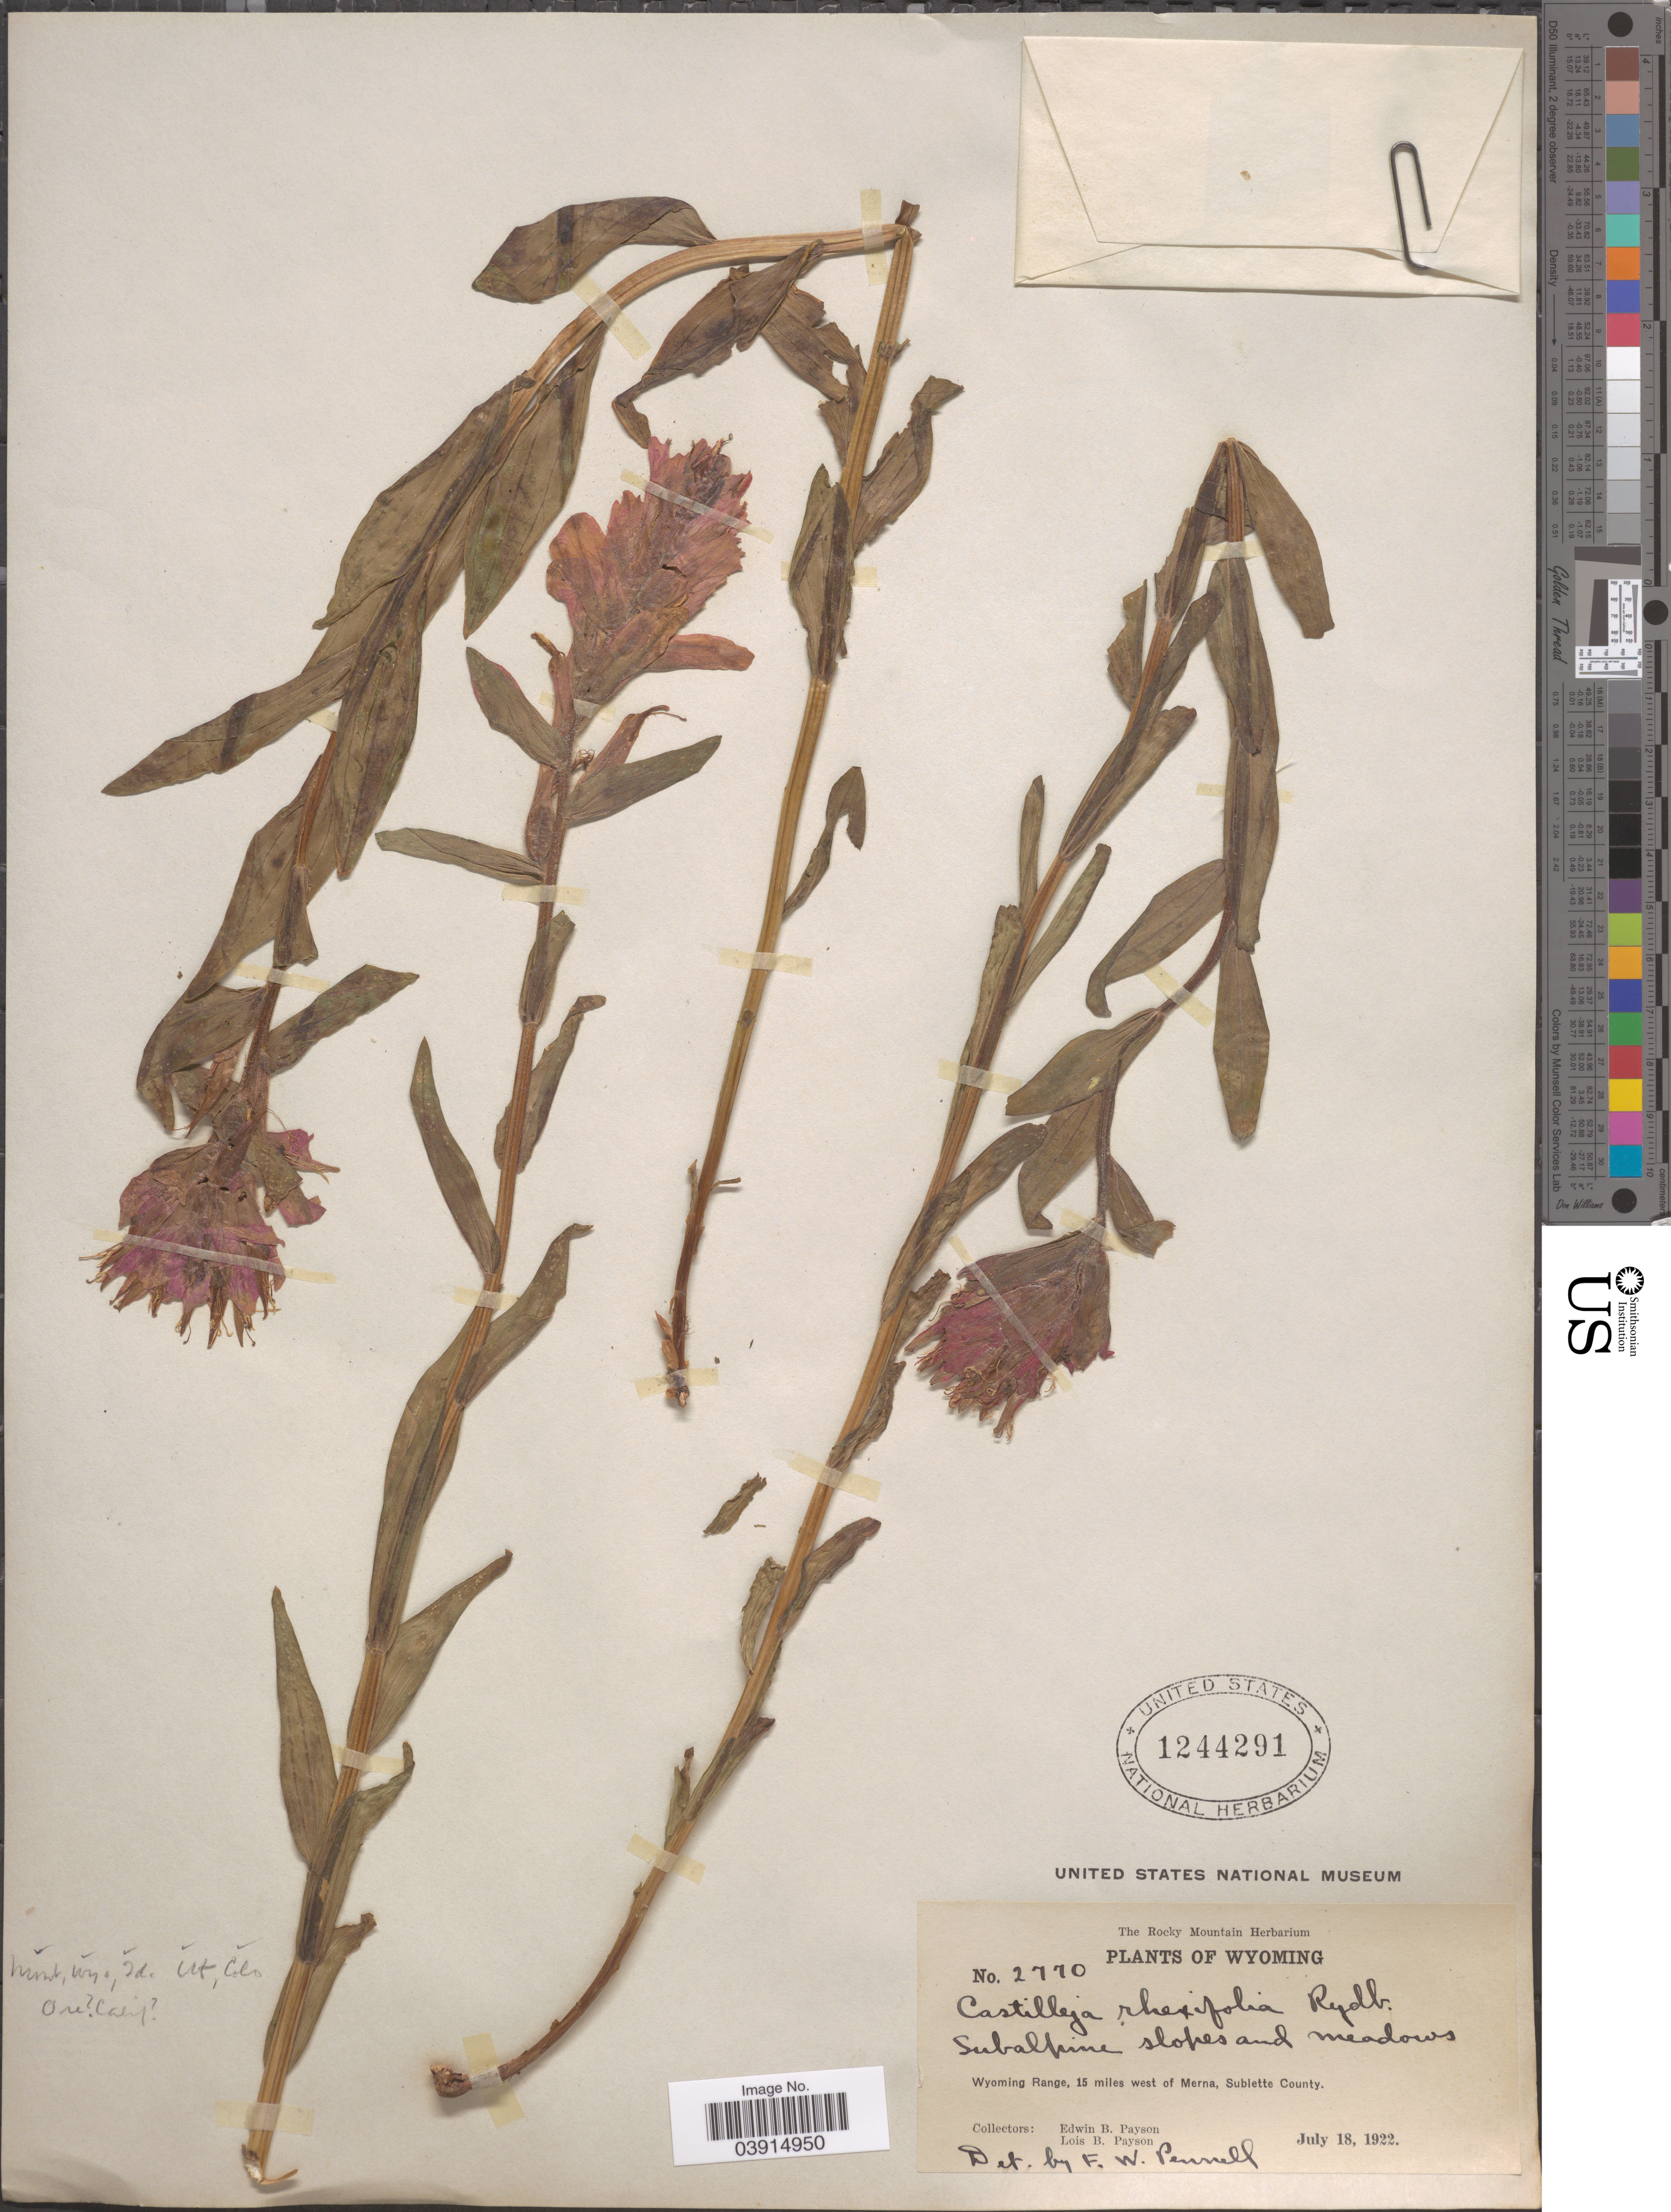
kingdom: Plantae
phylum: Tracheophyta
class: Magnoliopsida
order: Lamiales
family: Orobanchaceae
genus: Castilleja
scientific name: Castilleja sp.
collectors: E. B. Payson & L. Payson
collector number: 2770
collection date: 1922-07-18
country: United States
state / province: Wyoming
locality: Subalpine slopes and meadows. Wyoming Range, 15 miles west of Merna, Sublette County.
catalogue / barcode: US 1244291